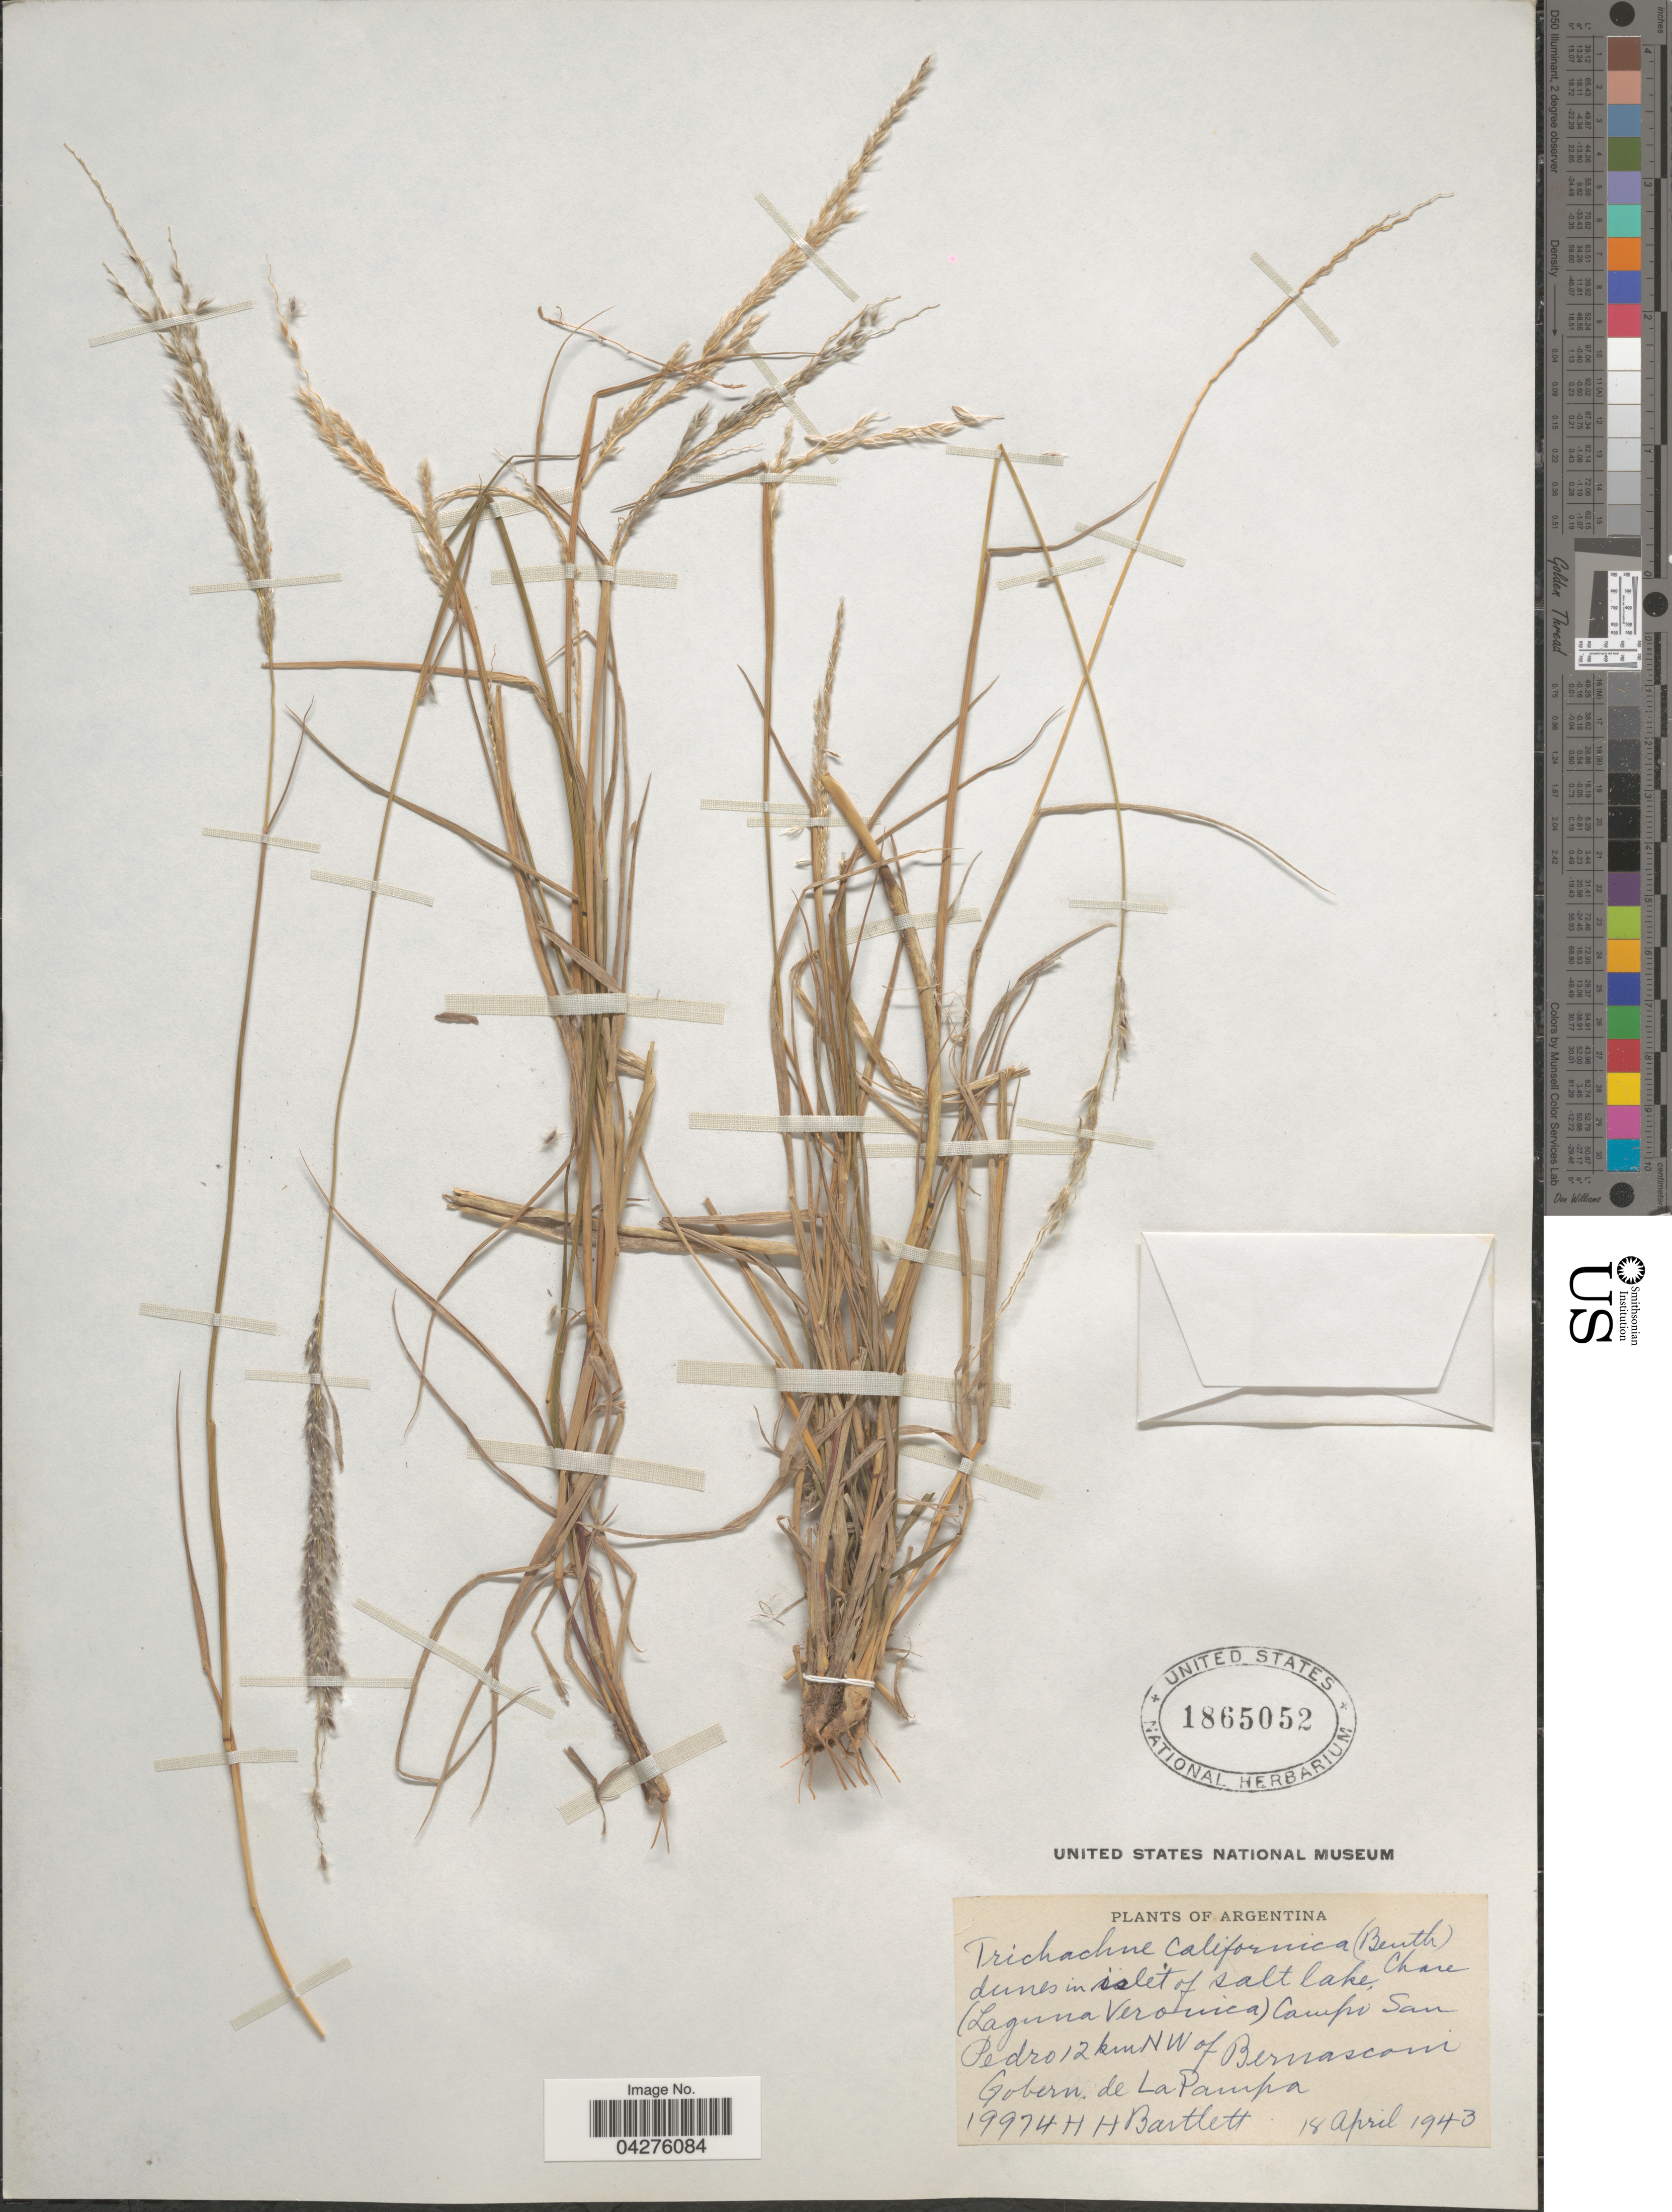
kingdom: Plantae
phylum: Tracheophyta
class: Liliopsida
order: Poales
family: Poaceae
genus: Digitaria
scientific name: Digitaria californica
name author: (Benth.) Henr.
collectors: H. H. Bartlett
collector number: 19974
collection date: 1943-04-18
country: Argentina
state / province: La Pampa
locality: (Laguna Veronica) Campo San Pedro 12 km NW of Bernasconi. Gobern. de La Pampa.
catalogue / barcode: US 1865052